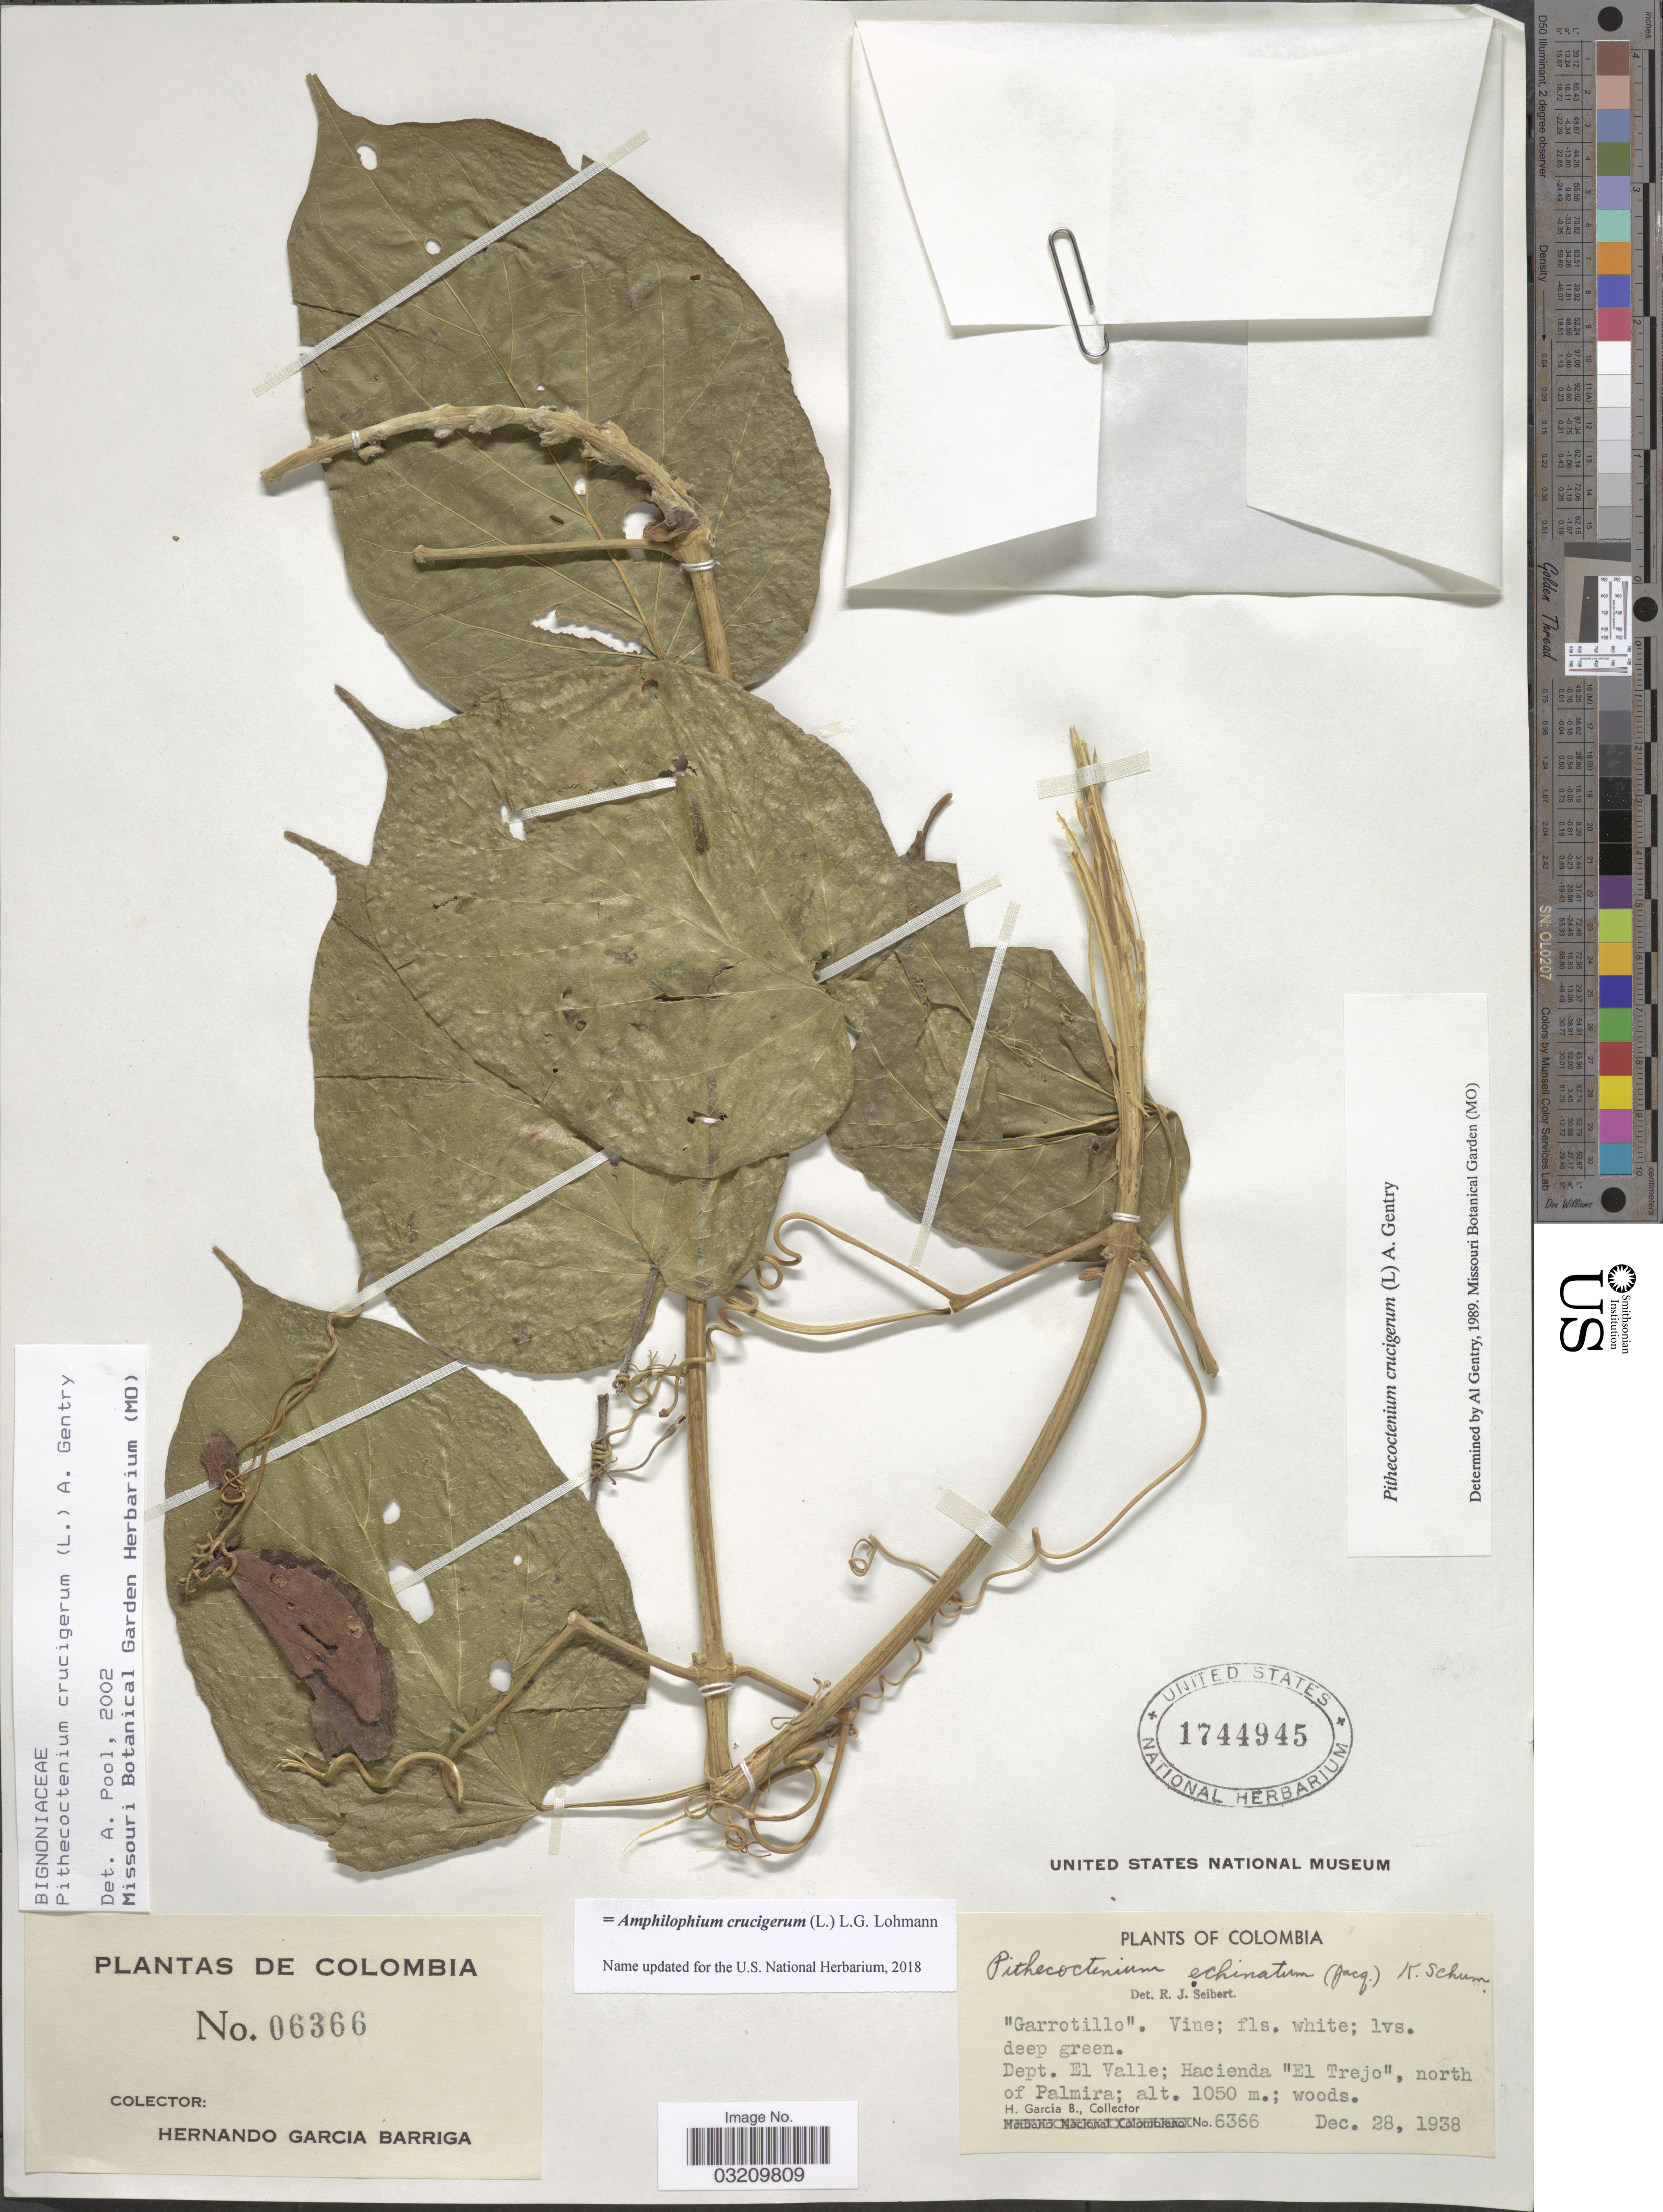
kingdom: Plantae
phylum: Tracheophyta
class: Magnoliopsida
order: Lamiales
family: Bignoniaceae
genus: Amphilophium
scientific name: Amphilophium crucigerum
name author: (L.) L.G. Lohmann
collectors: H. García B.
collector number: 6366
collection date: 1938-12-28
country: Colombia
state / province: Valle del Cauca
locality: Dept. El Valle; Hacienda "El Trejo", north of Palmira.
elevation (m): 1050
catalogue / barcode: US 1744945